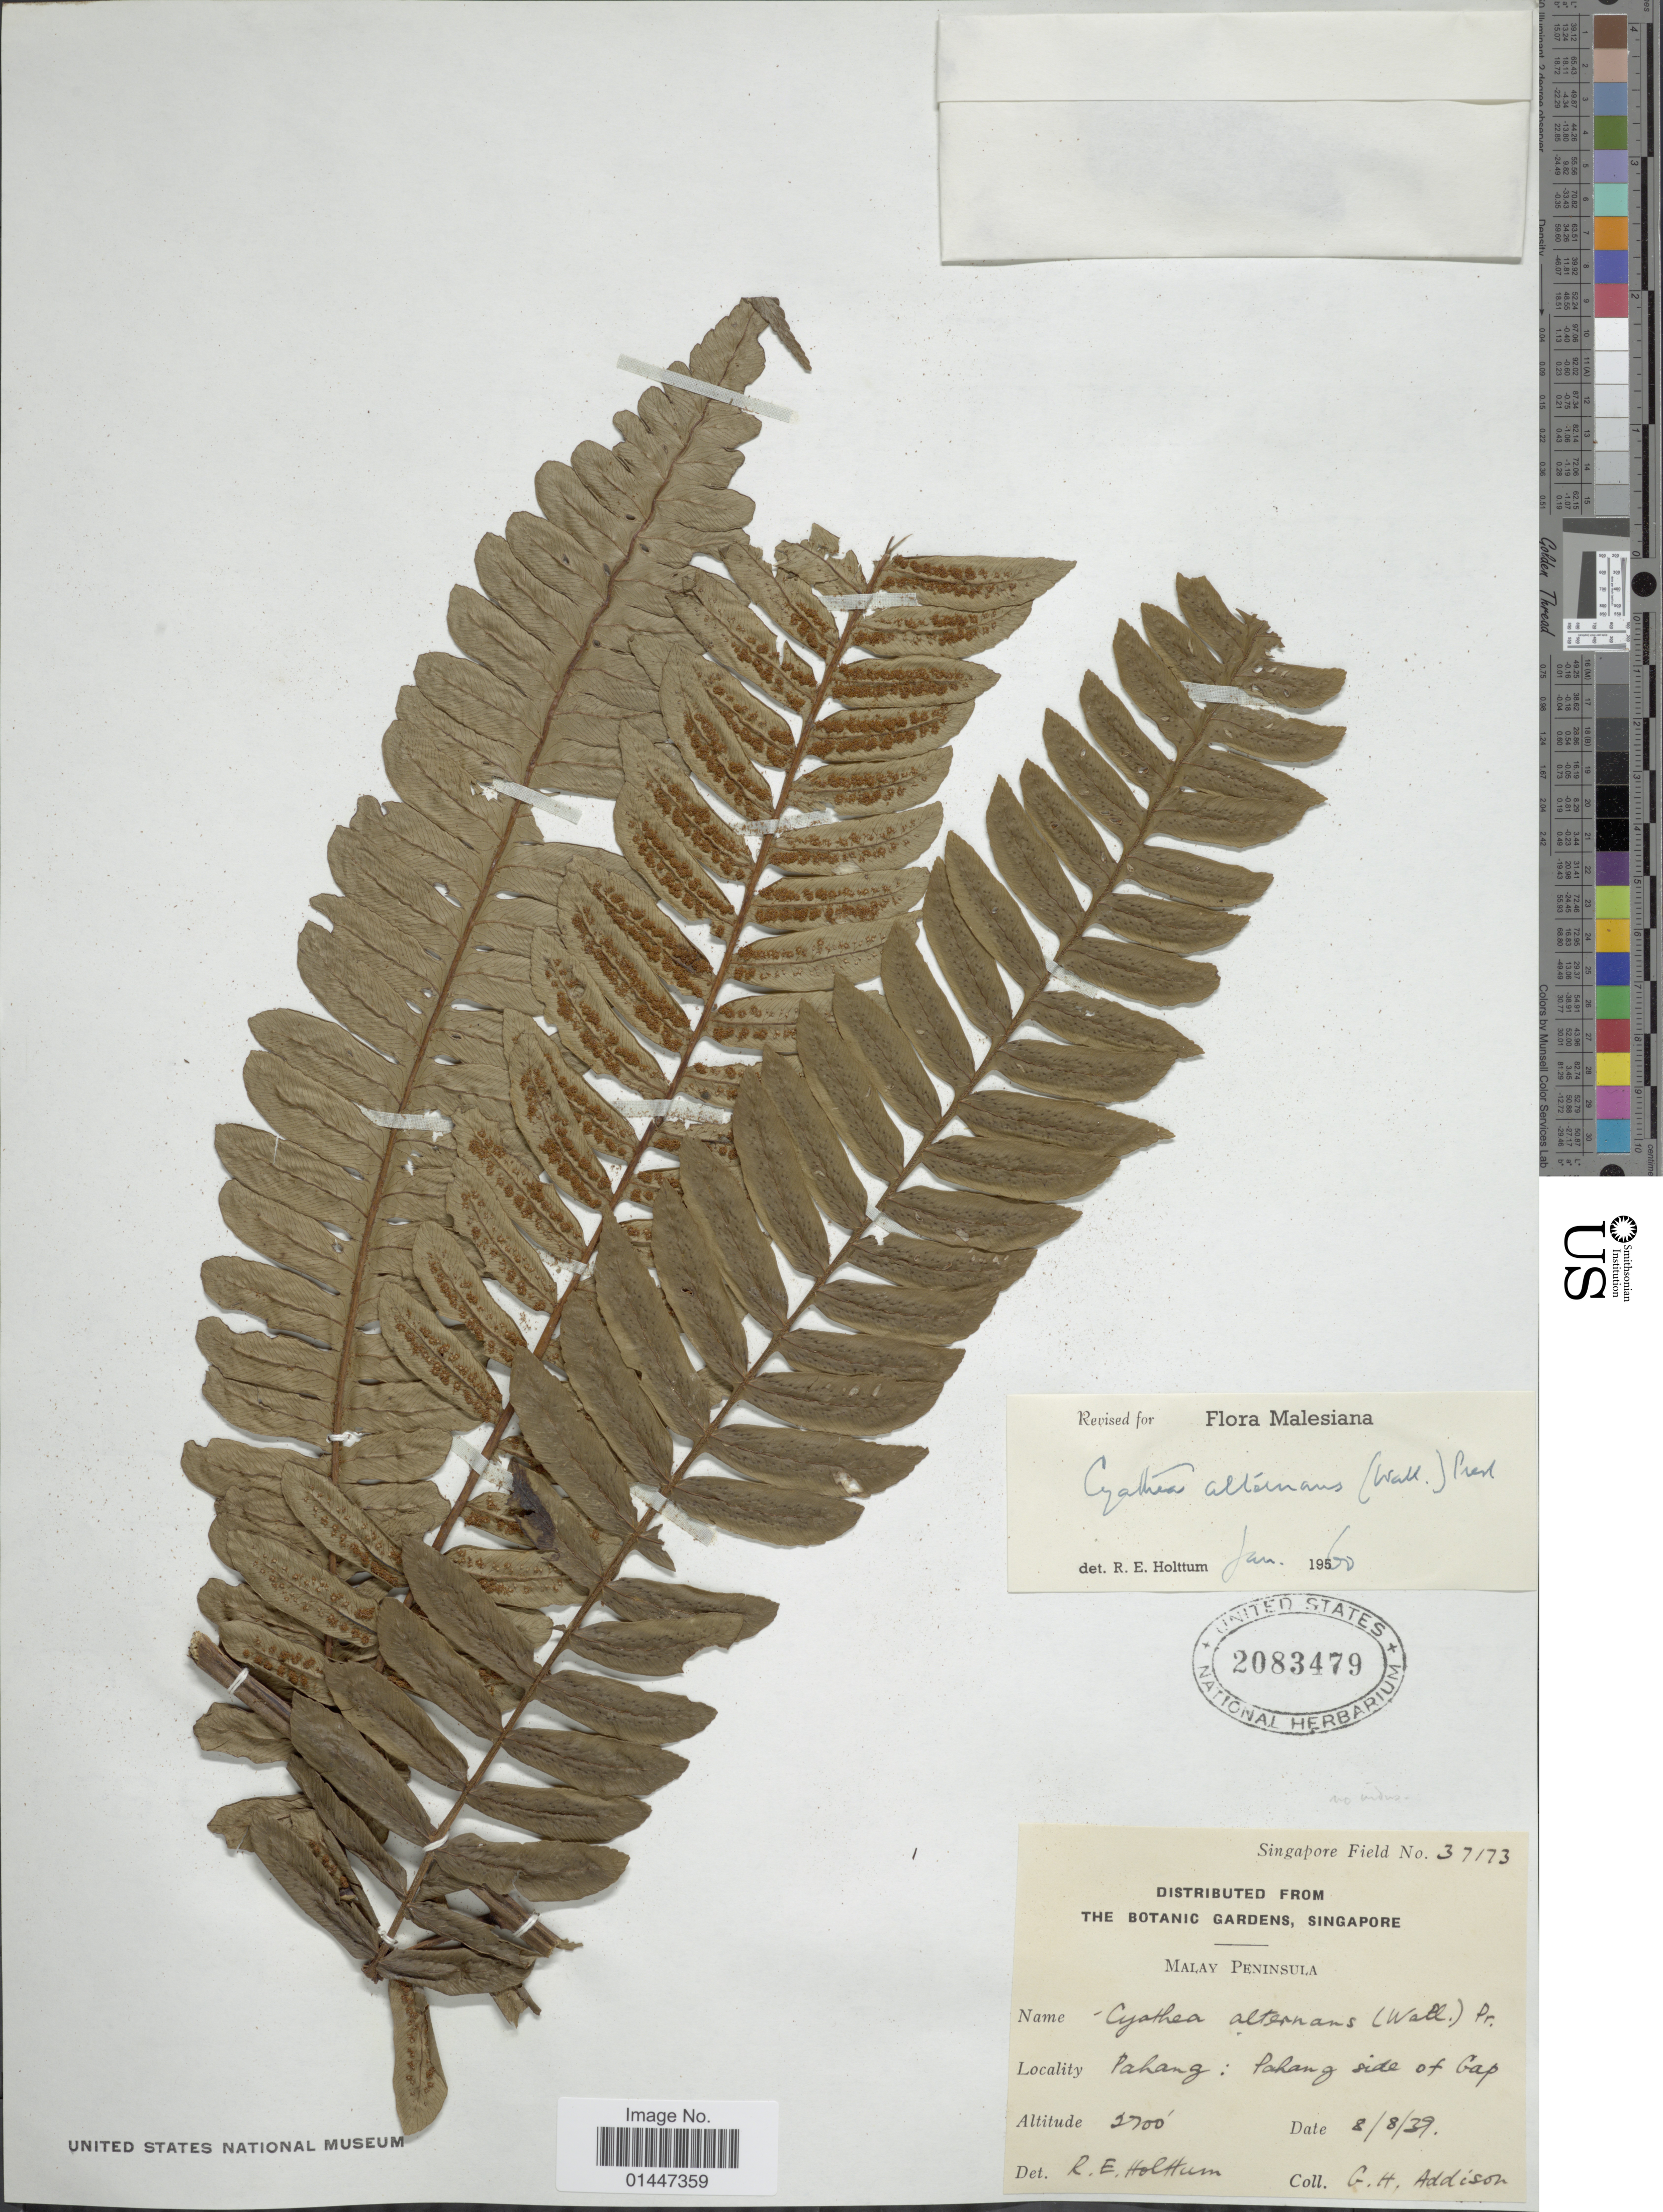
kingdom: Plantae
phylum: Tracheophyta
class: Polypodiopsida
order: Cyatheales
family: Cyatheaceae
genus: Sphaeropteris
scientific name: Sphaeropteris alternans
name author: (Wall. ex Hook.) R.M. Tryon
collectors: G. Addison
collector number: Singapore Filed 37173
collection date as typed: Transcribed d/m/y: 8/8/39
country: Malaysia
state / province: Pahang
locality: Malay Peninsula. Pahang; Pahang side of Gap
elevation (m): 823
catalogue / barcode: US 2083479